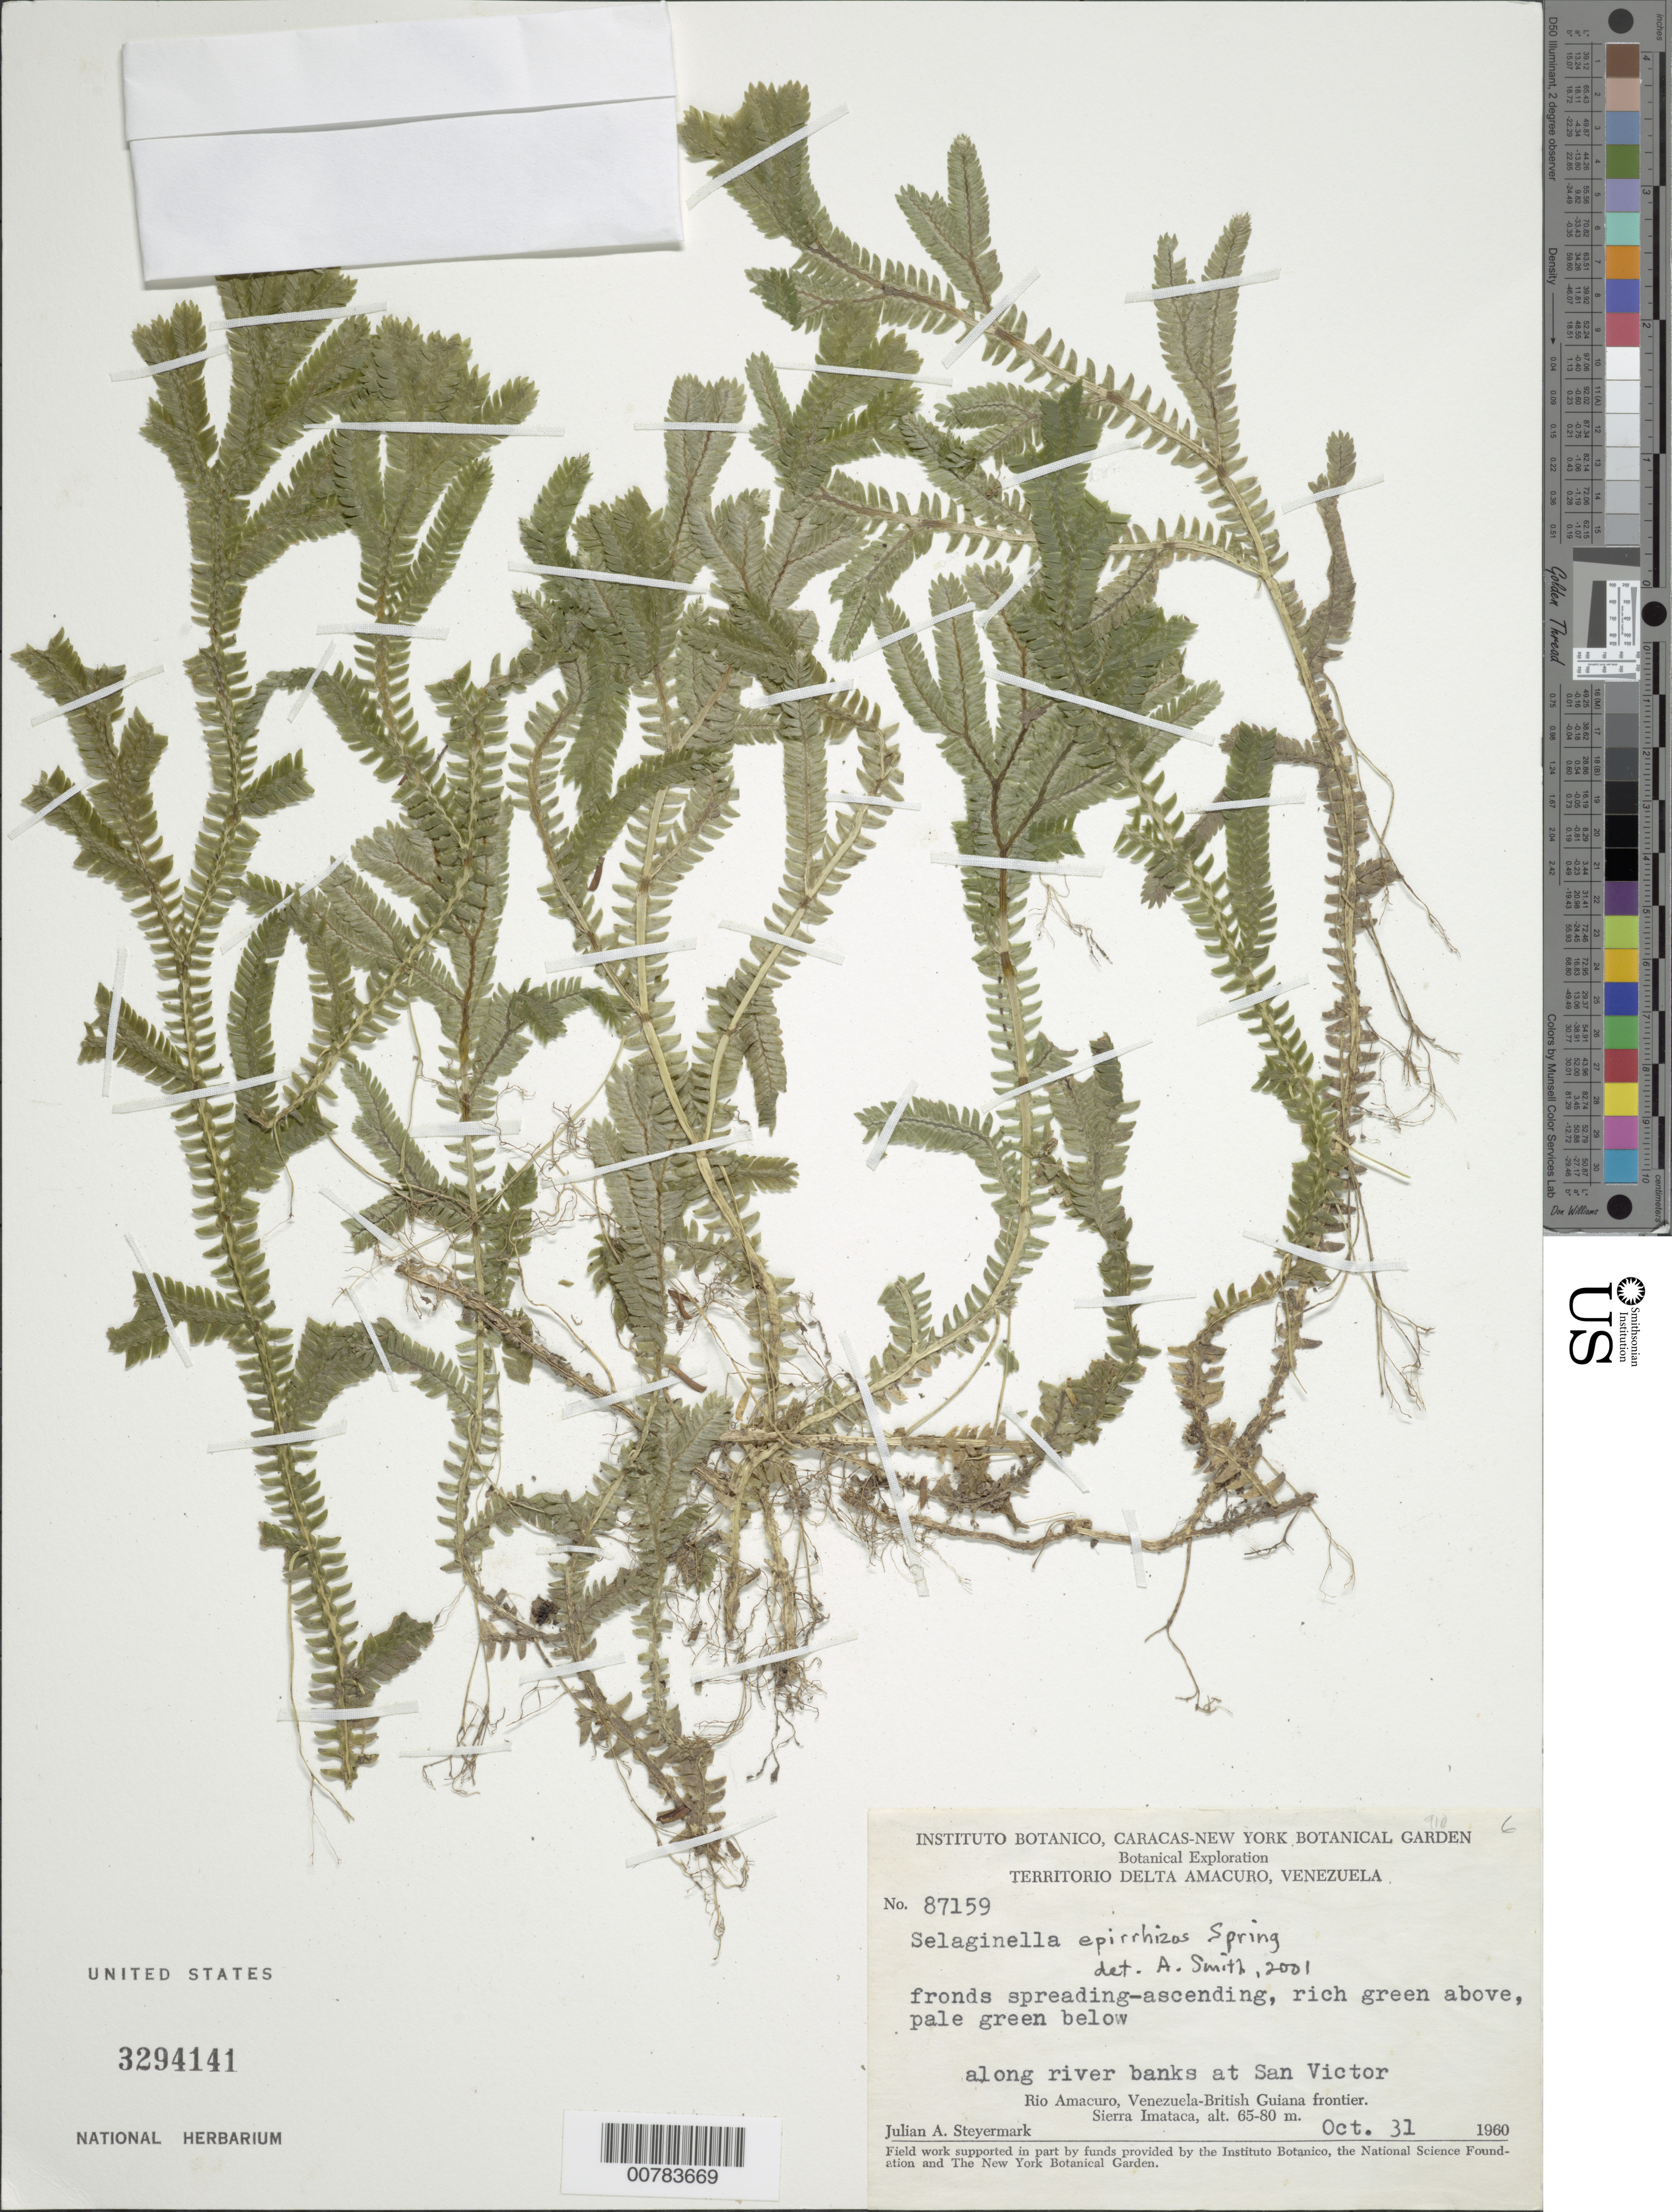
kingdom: Plantae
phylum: Tracheophyta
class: Lycopodiopsida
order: Selaginellales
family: Selaginellaceae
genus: Selaginella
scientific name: Selaginella epirrhizos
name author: Spring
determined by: Smith, A.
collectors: J. Steyermark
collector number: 87159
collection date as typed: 31-Oct-60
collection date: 1960-10-31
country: Venezuela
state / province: Delta Amacuro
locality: San Victor, Río Amacuro, Venezuela-British Guiana frontier, Sierra Imataca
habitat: Along river banks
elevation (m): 65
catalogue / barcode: US 3294141